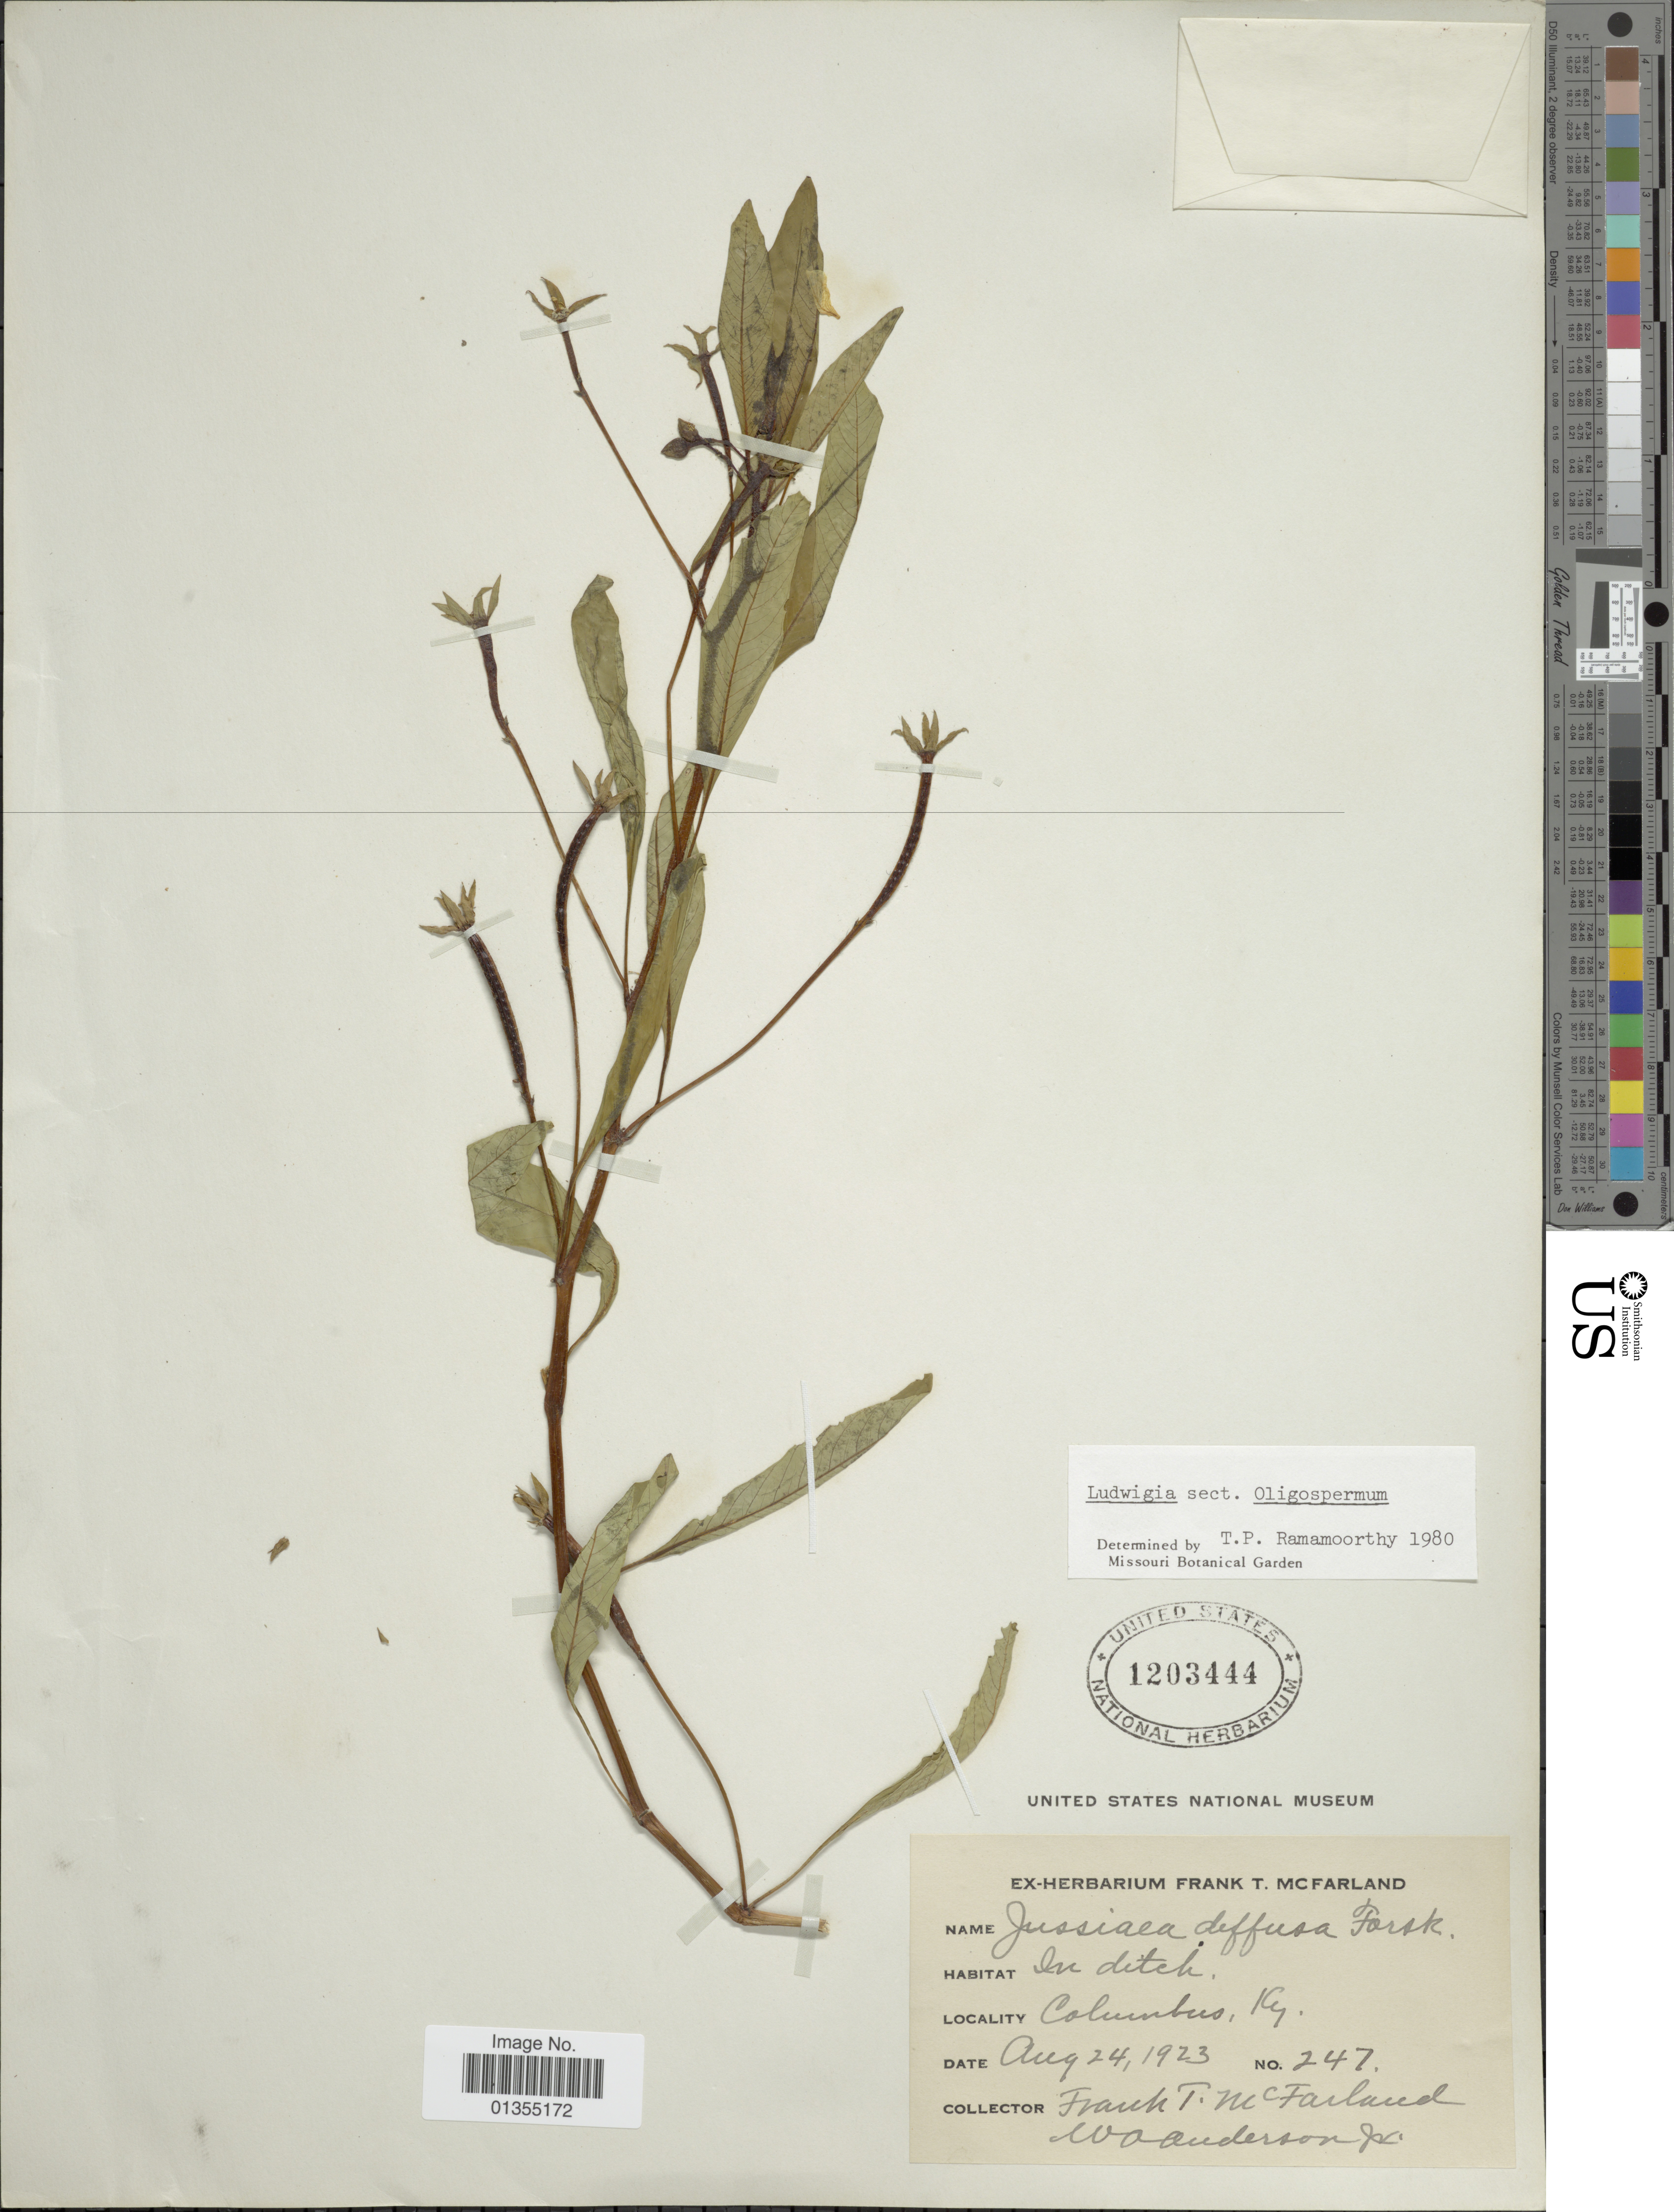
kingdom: Plantae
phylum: Tracheophyta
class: Magnoliopsida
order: Myrtales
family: Onagraceae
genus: Ludwigia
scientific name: Ludwigia stolonifera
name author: (Guill. & Perr.) P.H. Raven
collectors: F. McFarland & W. A. Anderson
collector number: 247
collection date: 1923-08-24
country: United States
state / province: Kentucky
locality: Columbus, Ky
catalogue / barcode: US 1203444